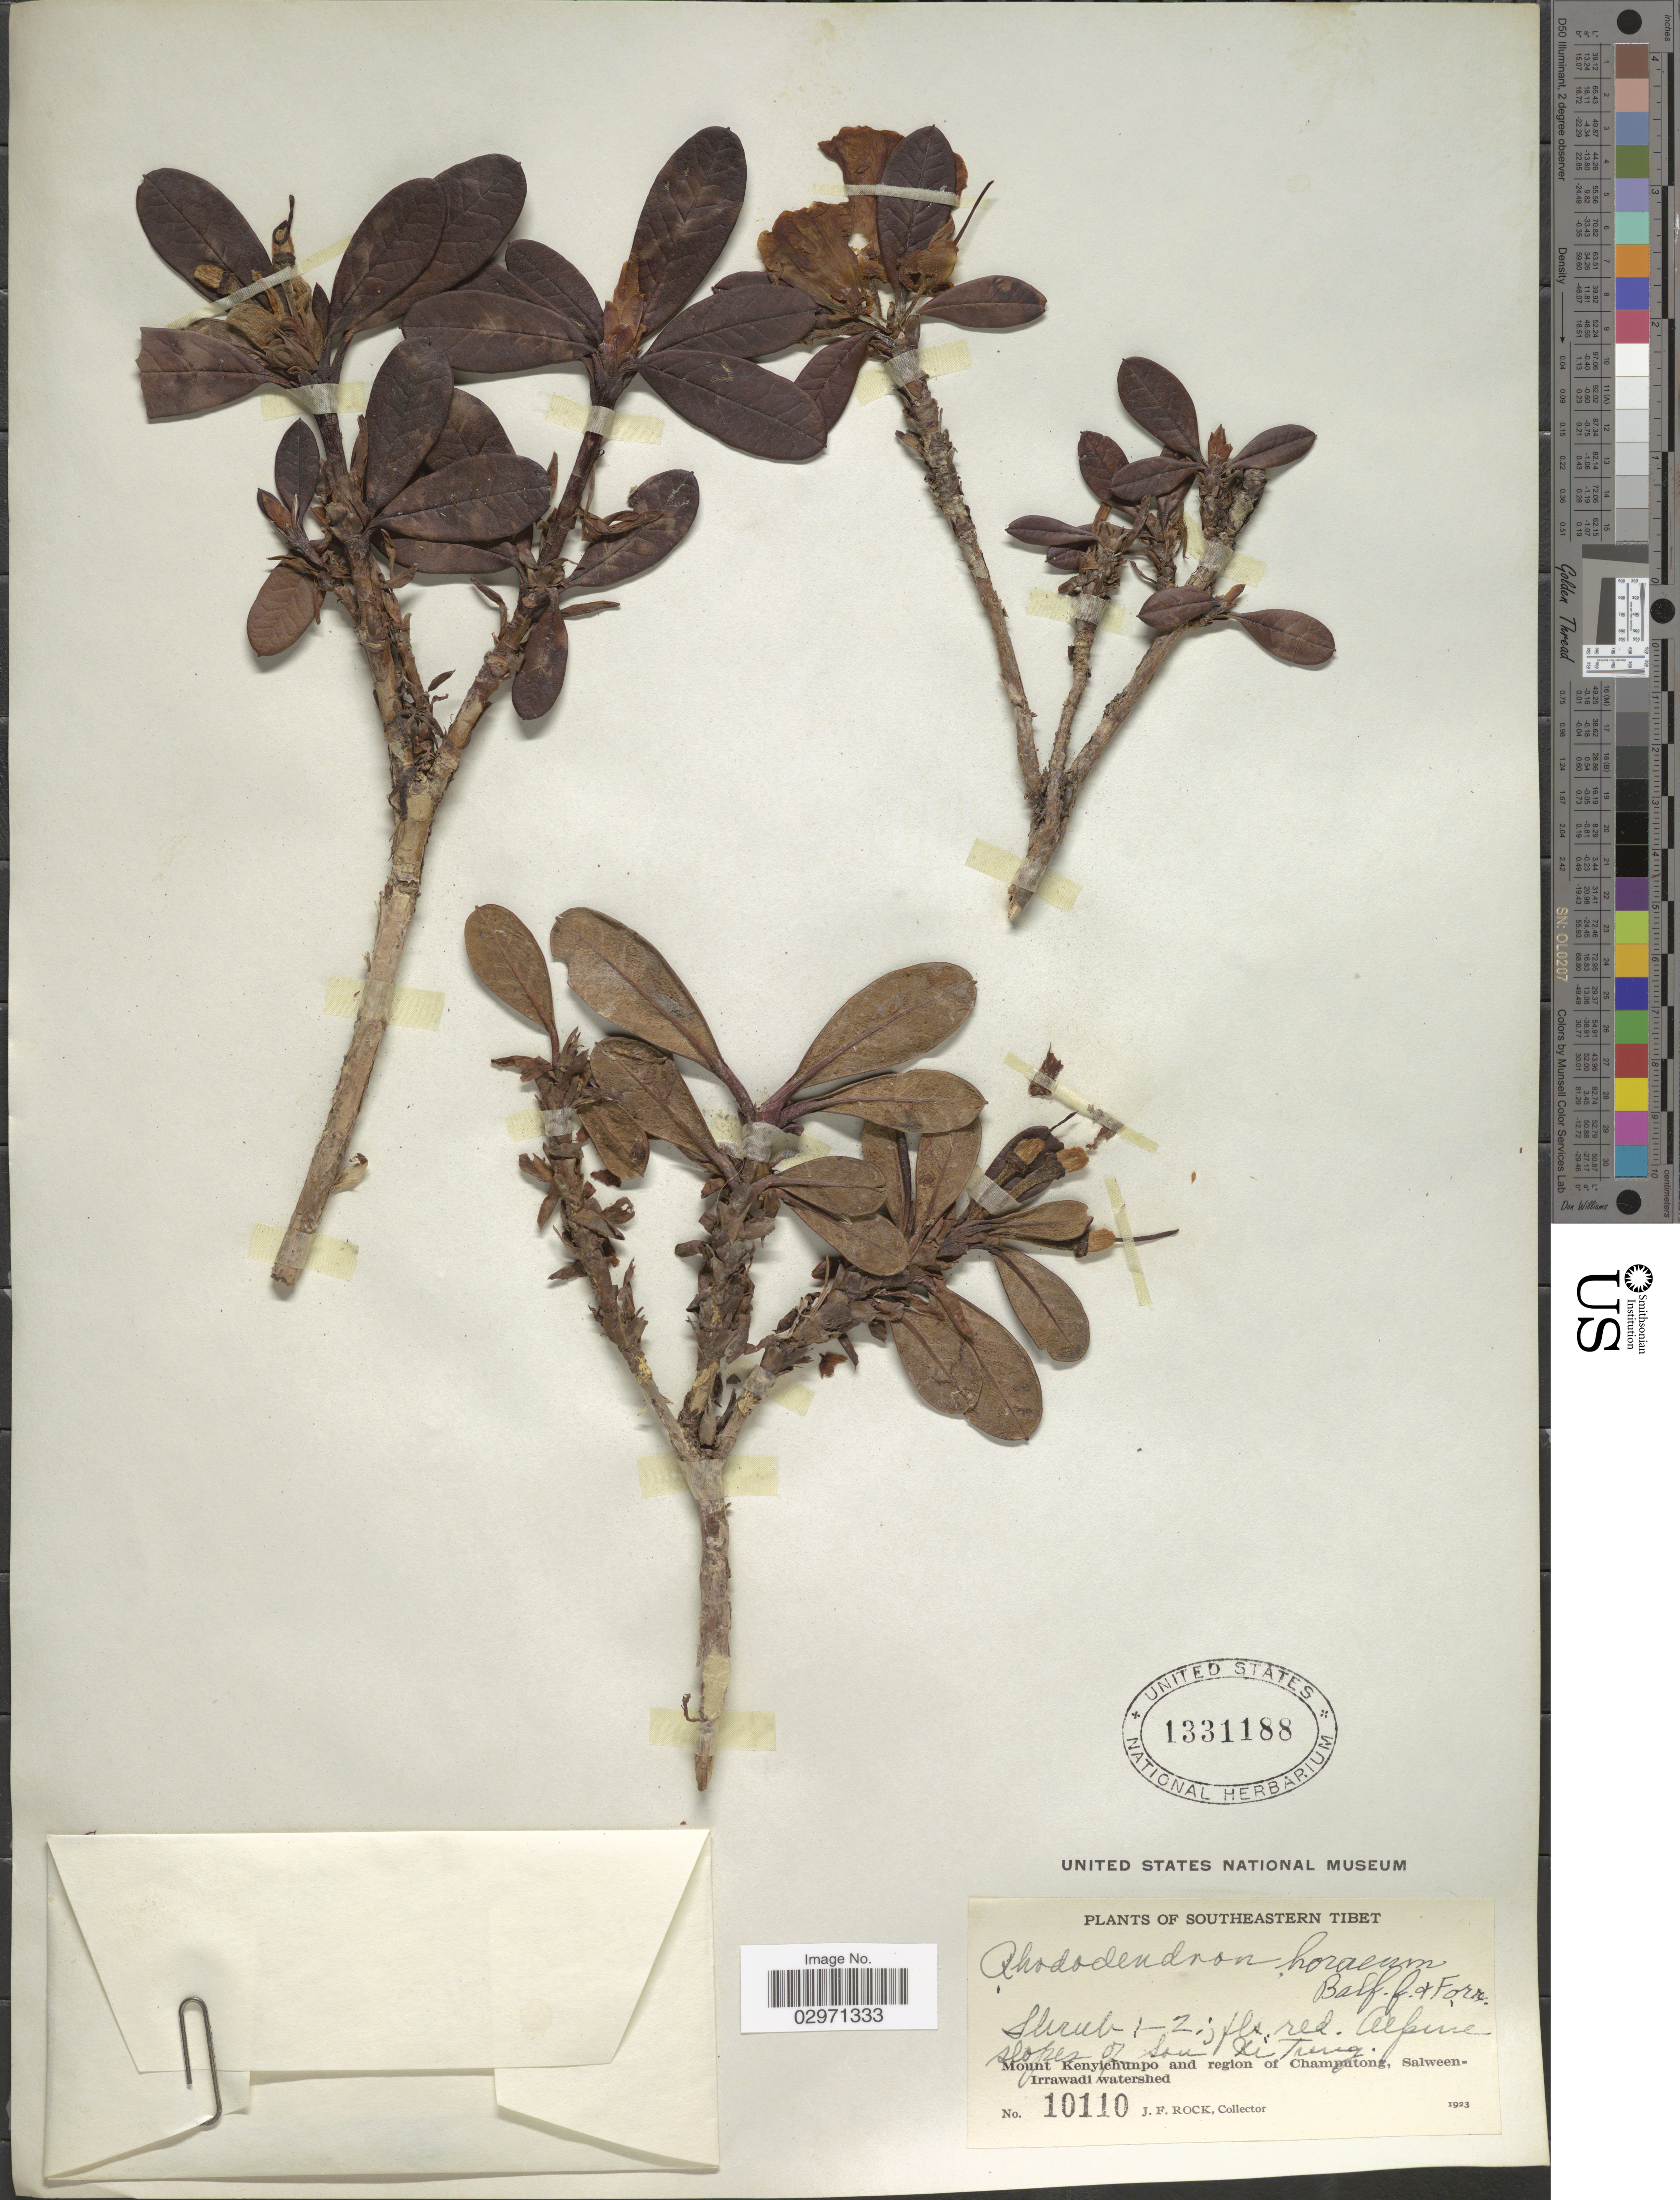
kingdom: Plantae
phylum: Tracheophyta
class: Magnoliopsida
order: Ericales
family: Ericaceae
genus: Rhododendron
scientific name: Rhododendron horaeum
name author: Balf. f. & Forrest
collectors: J. Rock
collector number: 10110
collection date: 1923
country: China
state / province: Xizang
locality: Southeastern Tibet. Alpine slopes of Sou Xi Tung. Mount Kenyichunpo and region of Champutong, Salween-Irrawadi watershed.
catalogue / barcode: US 1331188